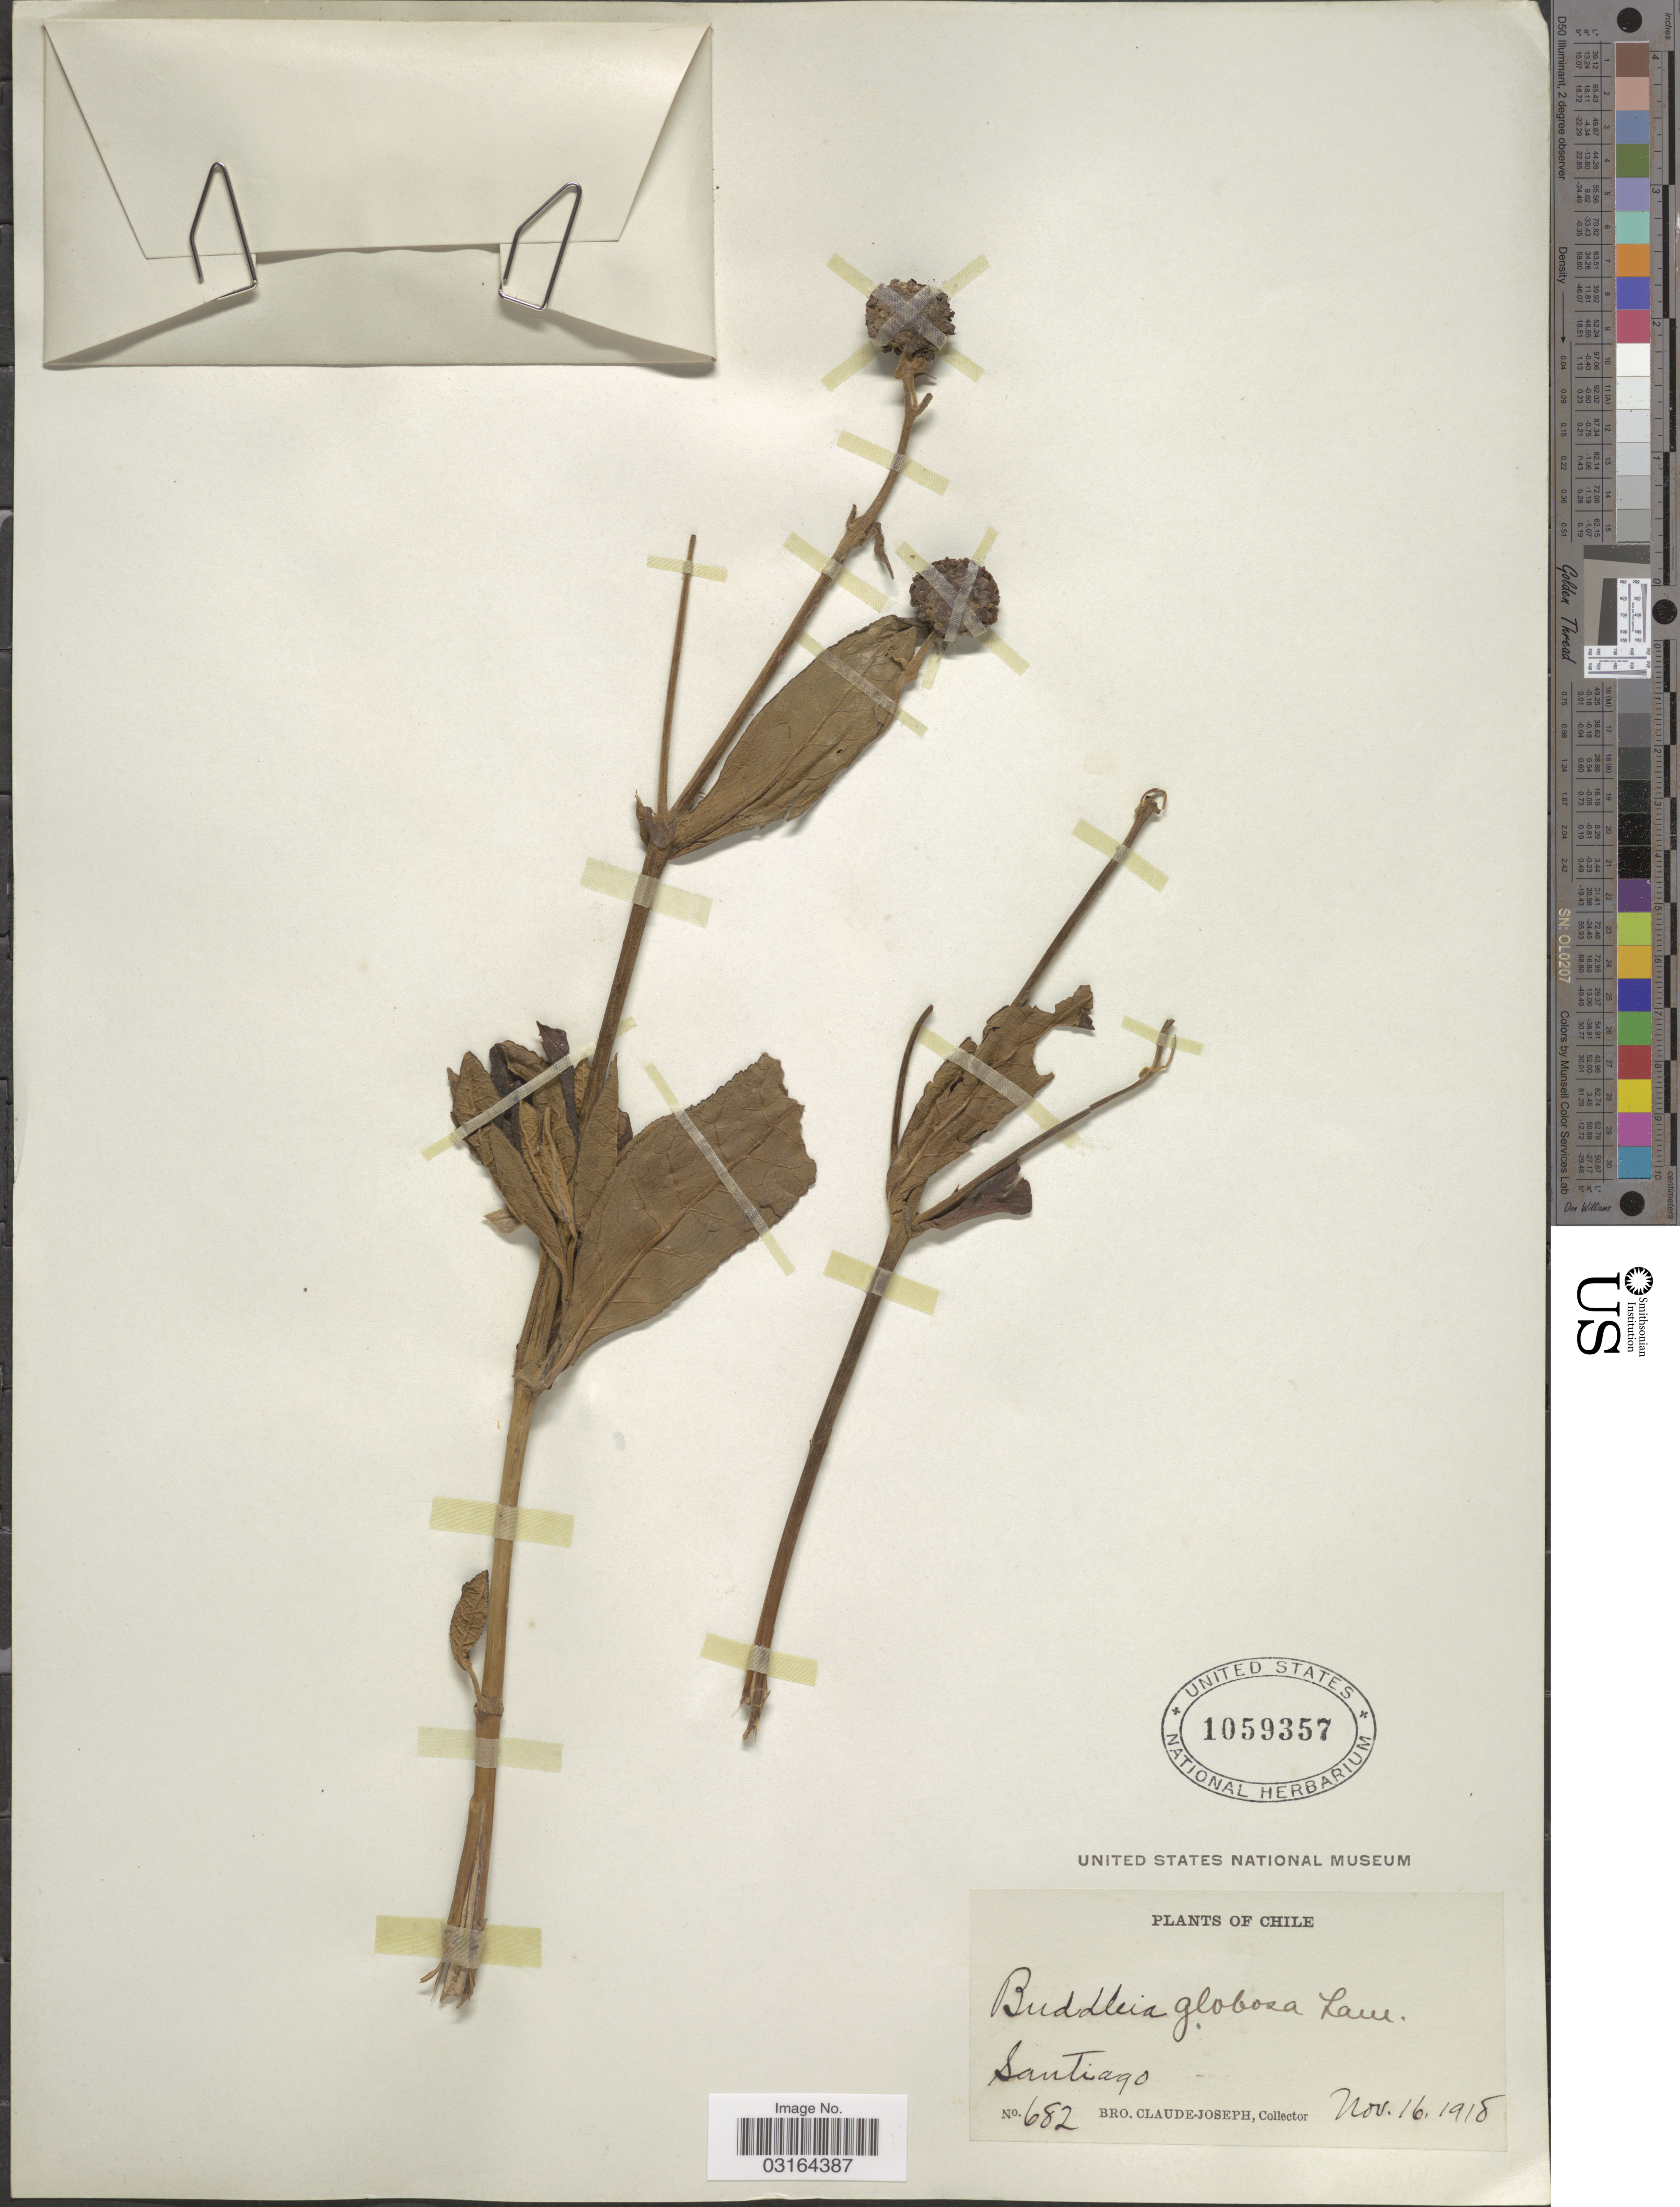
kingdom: Plantae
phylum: Tracheophyta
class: Magnoliopsida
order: Lamiales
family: Scrophulariaceae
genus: Buddleja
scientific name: Buddleja globosa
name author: Hope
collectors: Bro. Claude-Joseph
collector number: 682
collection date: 1918-11-16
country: Chile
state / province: Región Metropolitana (RM)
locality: Santiago.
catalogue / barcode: US 1059357